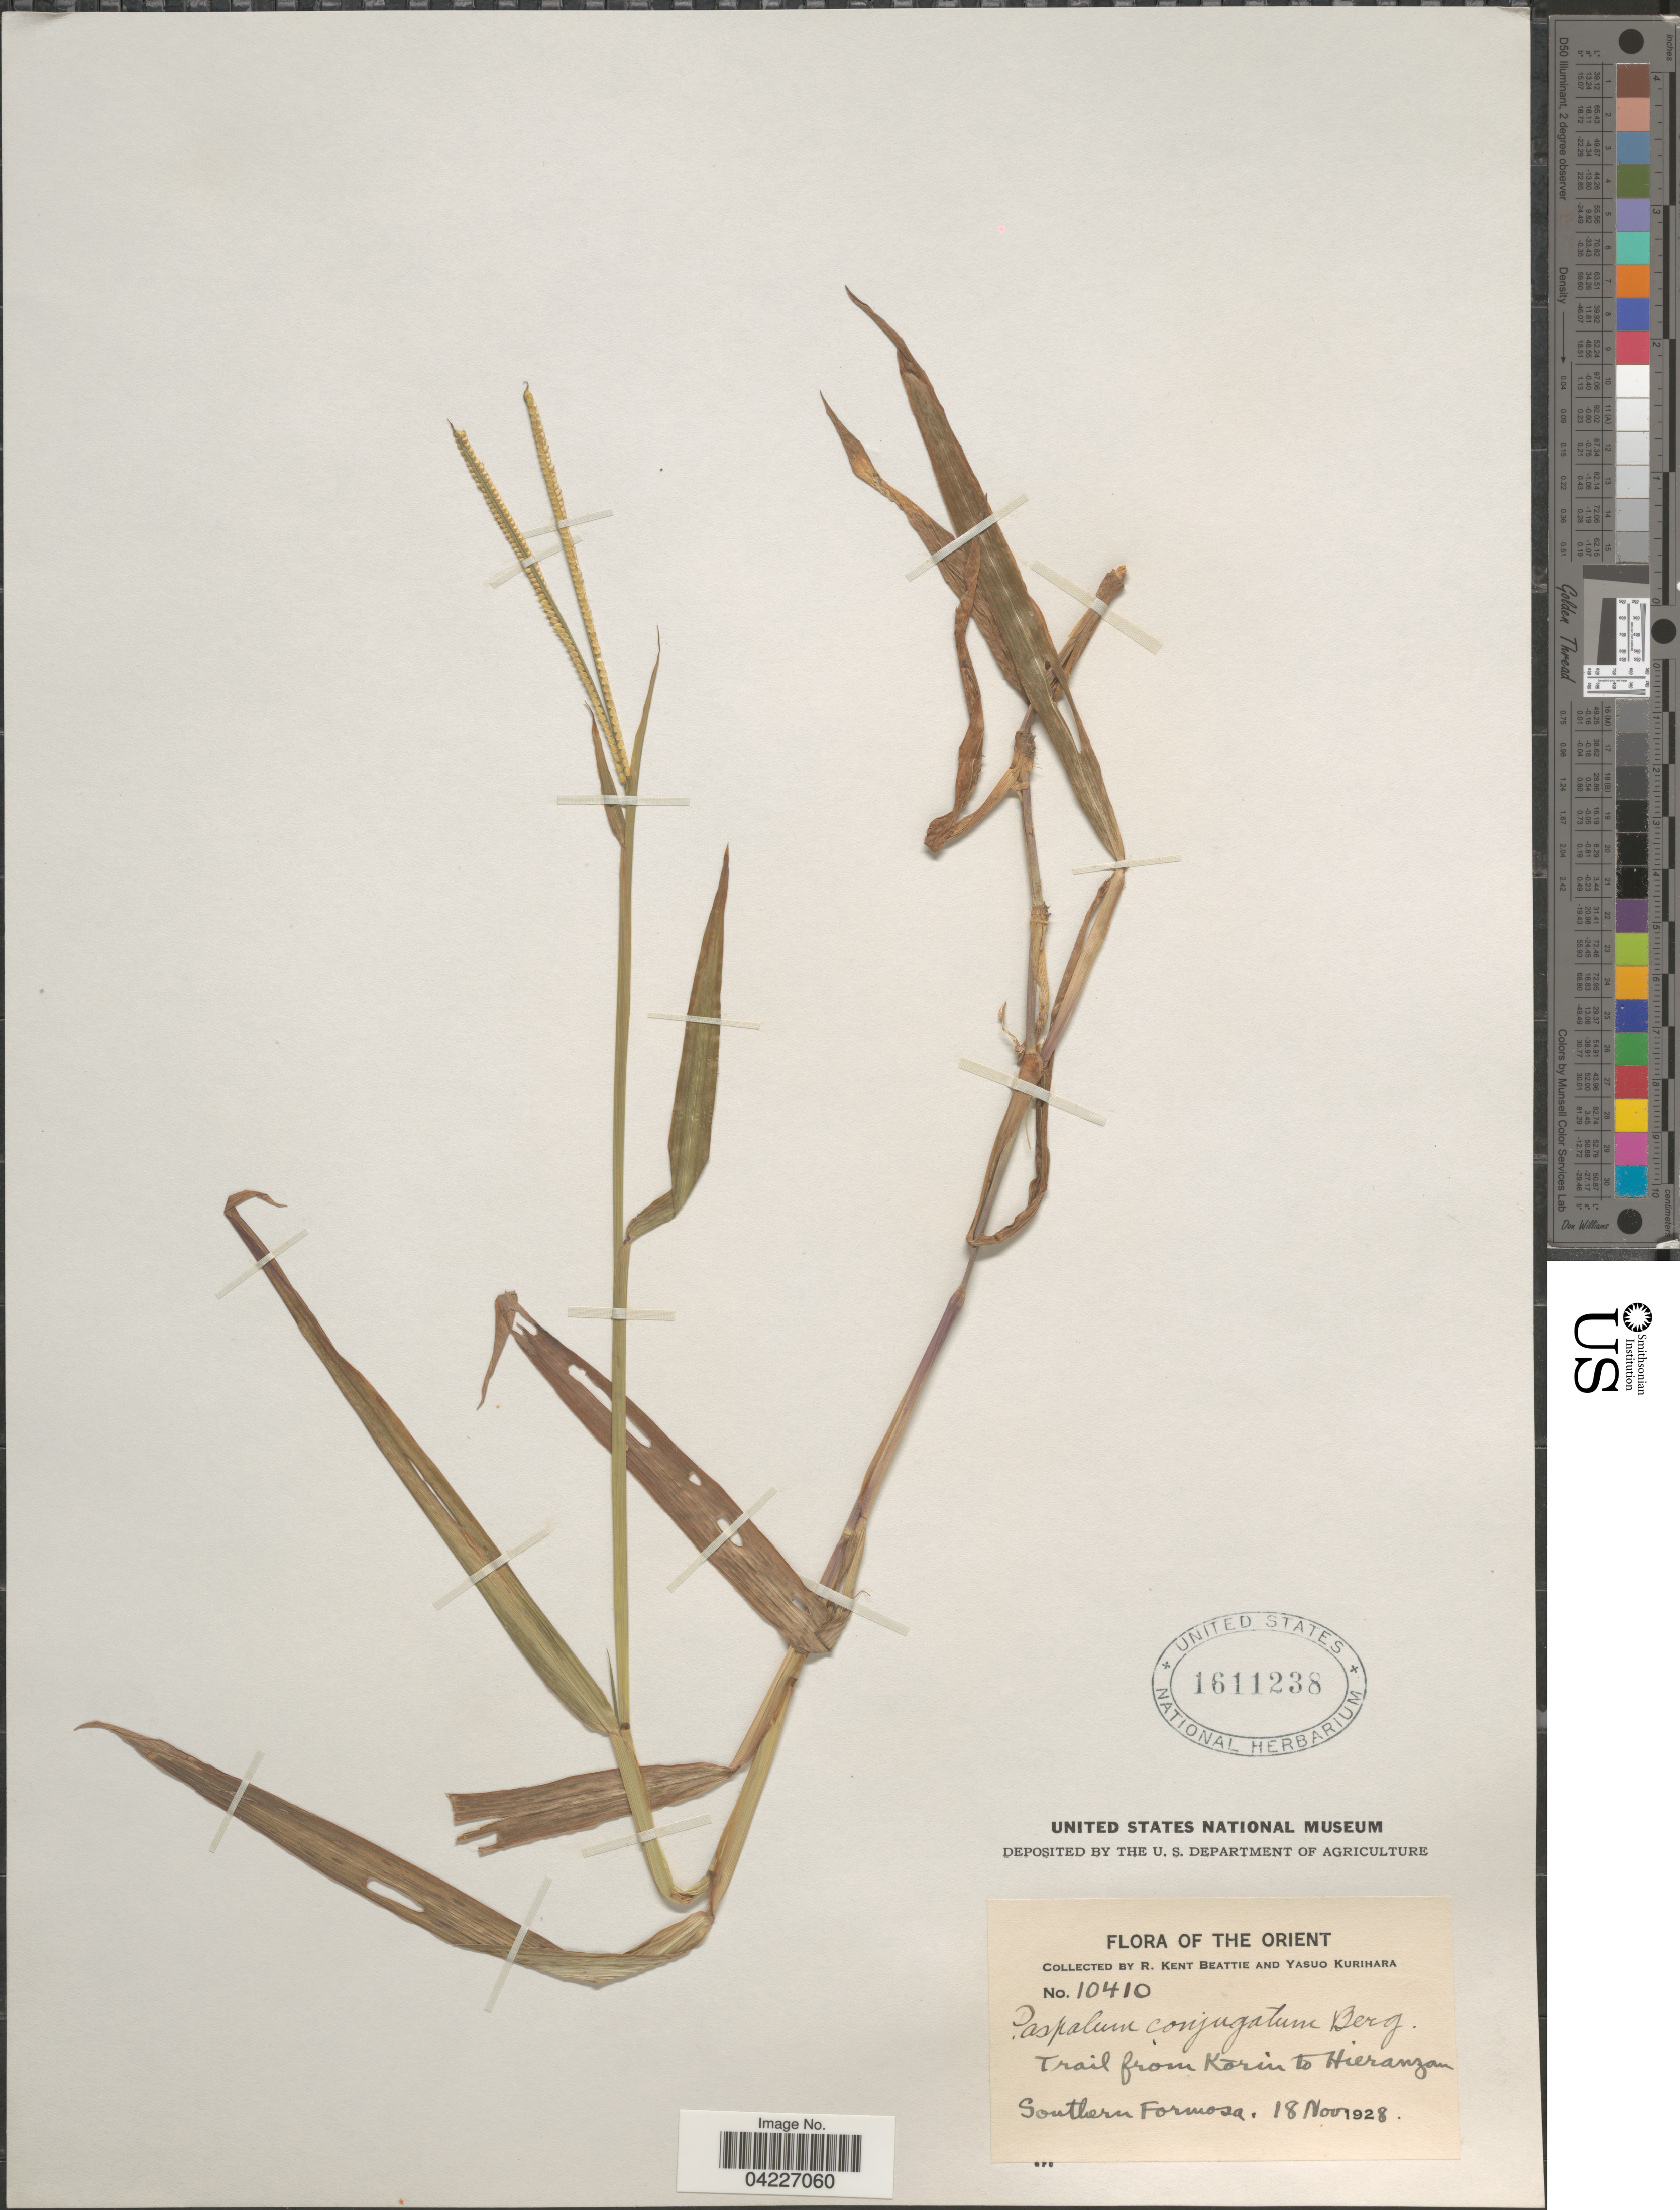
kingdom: Plantae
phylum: Tracheophyta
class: Liliopsida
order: Poales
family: Poaceae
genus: Paspalum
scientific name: Paspalum conjugatum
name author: P.J. Bergius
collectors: R. K. Beattie & Y. Kurihara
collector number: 10410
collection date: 1928-11-18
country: Taiwan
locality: The Orient. Trail from Korin to Hieranzan. Southern Formosa.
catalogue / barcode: US 1611238